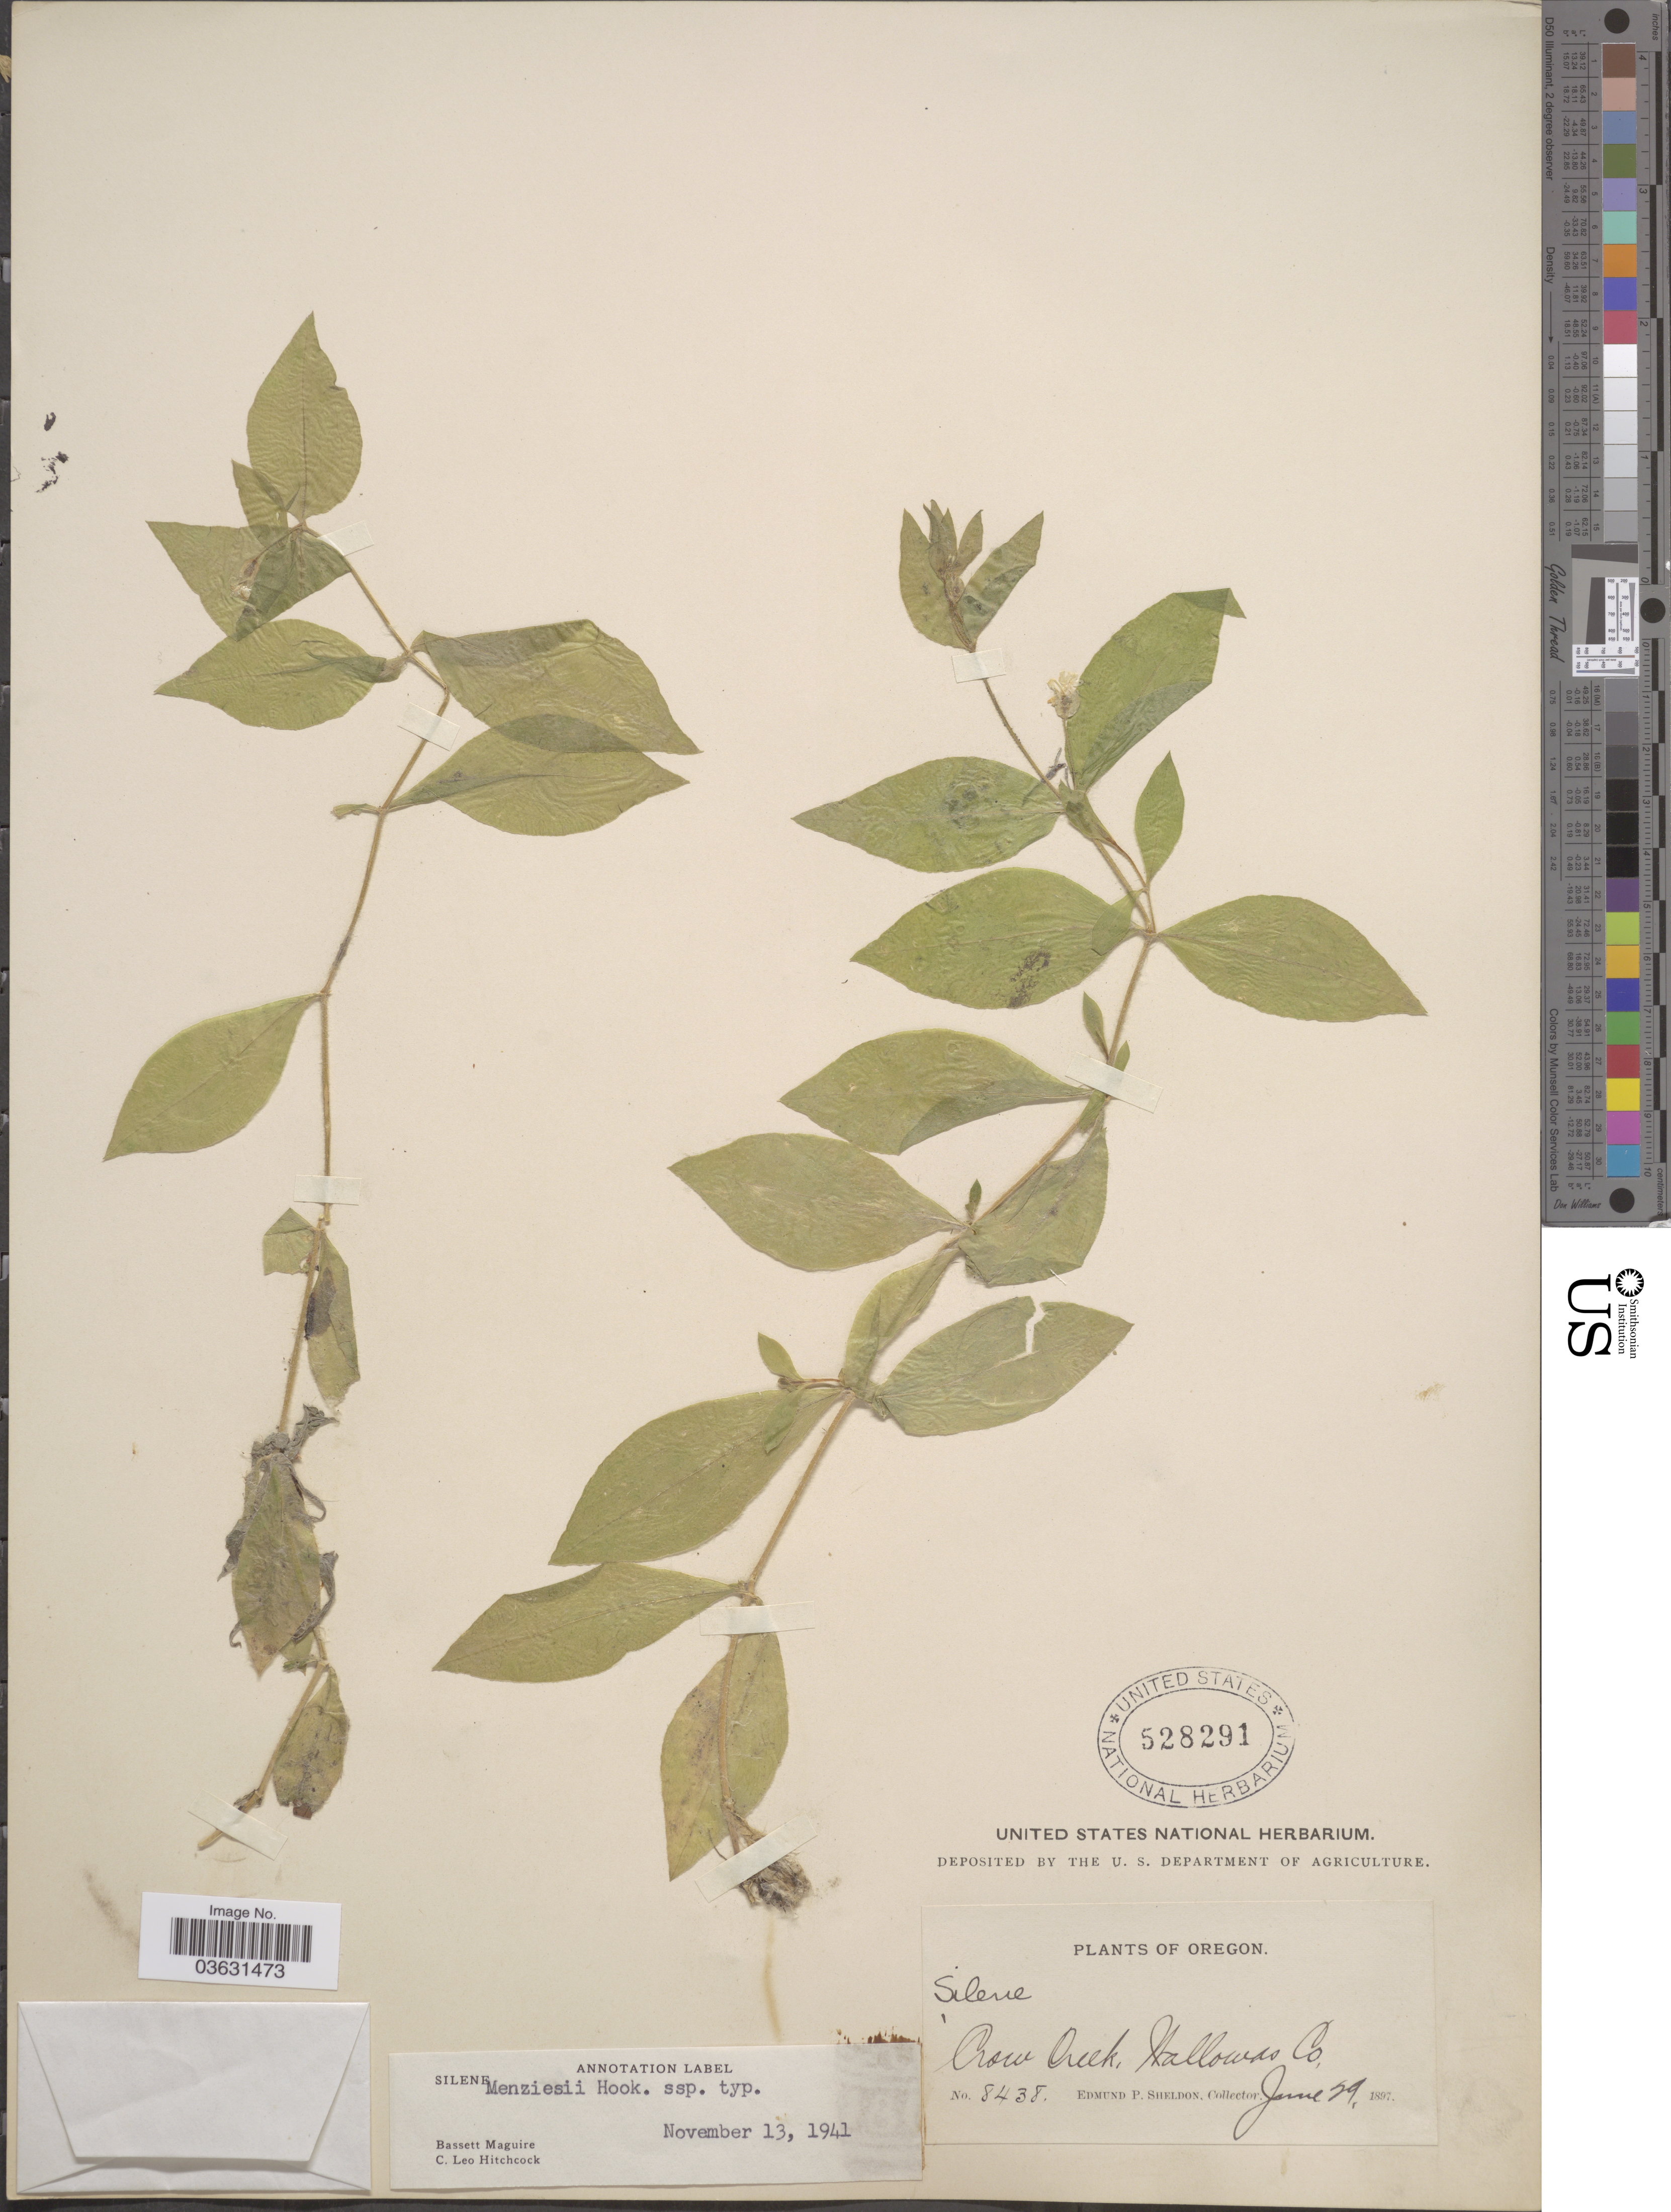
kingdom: Plantae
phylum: Tracheophyta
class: Magnoliopsida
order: Caryophyllales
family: Caryophyllaceae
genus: Silene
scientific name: Silene menziesii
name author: Hook.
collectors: E. P. Sheldon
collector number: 8438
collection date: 1897-06-29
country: United States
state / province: Oregon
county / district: Wallowa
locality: Crow Creek, Wallowa Co.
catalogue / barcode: US 528291